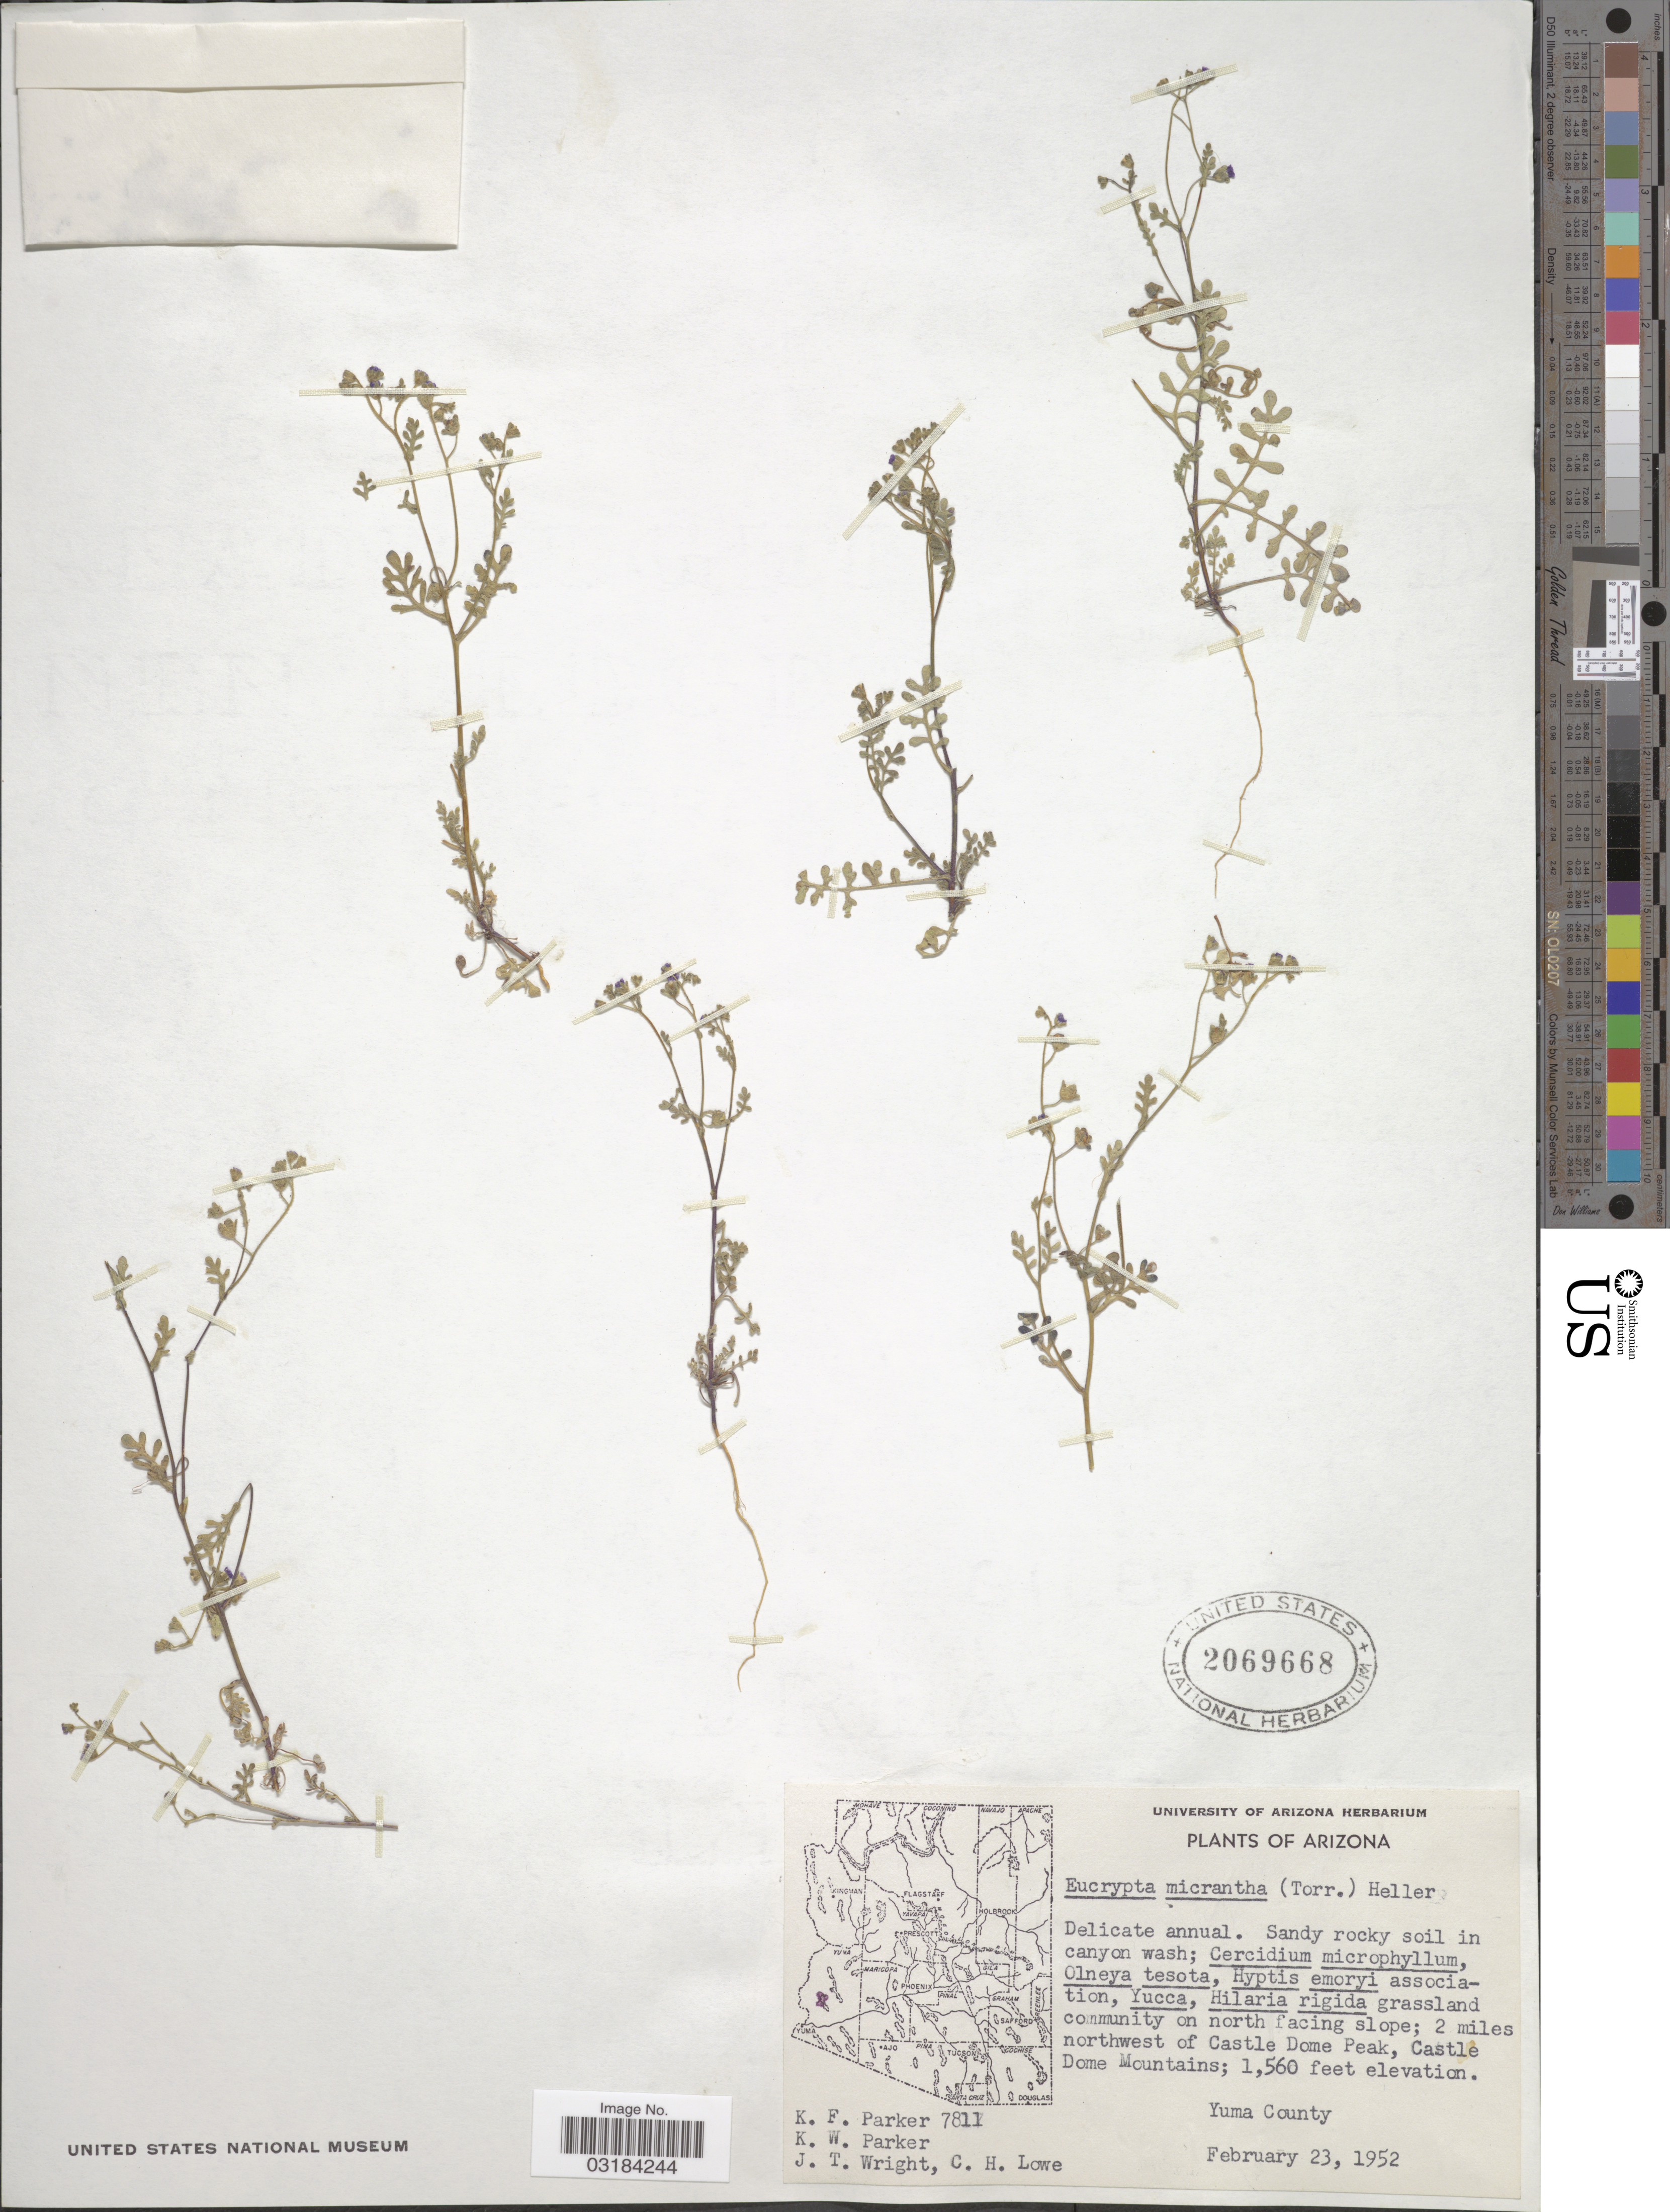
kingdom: Plantae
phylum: Tracheophyta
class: Magnoliopsida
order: Boraginales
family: Hydrophyllaceae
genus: Eucrypta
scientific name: Eucrypta micrantha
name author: (Torr.) A. Heller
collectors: K. F. Parker, K. Parker, J. T. Wright & C. Lowe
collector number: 7811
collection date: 1952-02-23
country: United States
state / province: Arizona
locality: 2 miles northwest of Castle Dome Peak, Castle Dome Mountains. Yuma County.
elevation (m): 475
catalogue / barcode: US 2069668